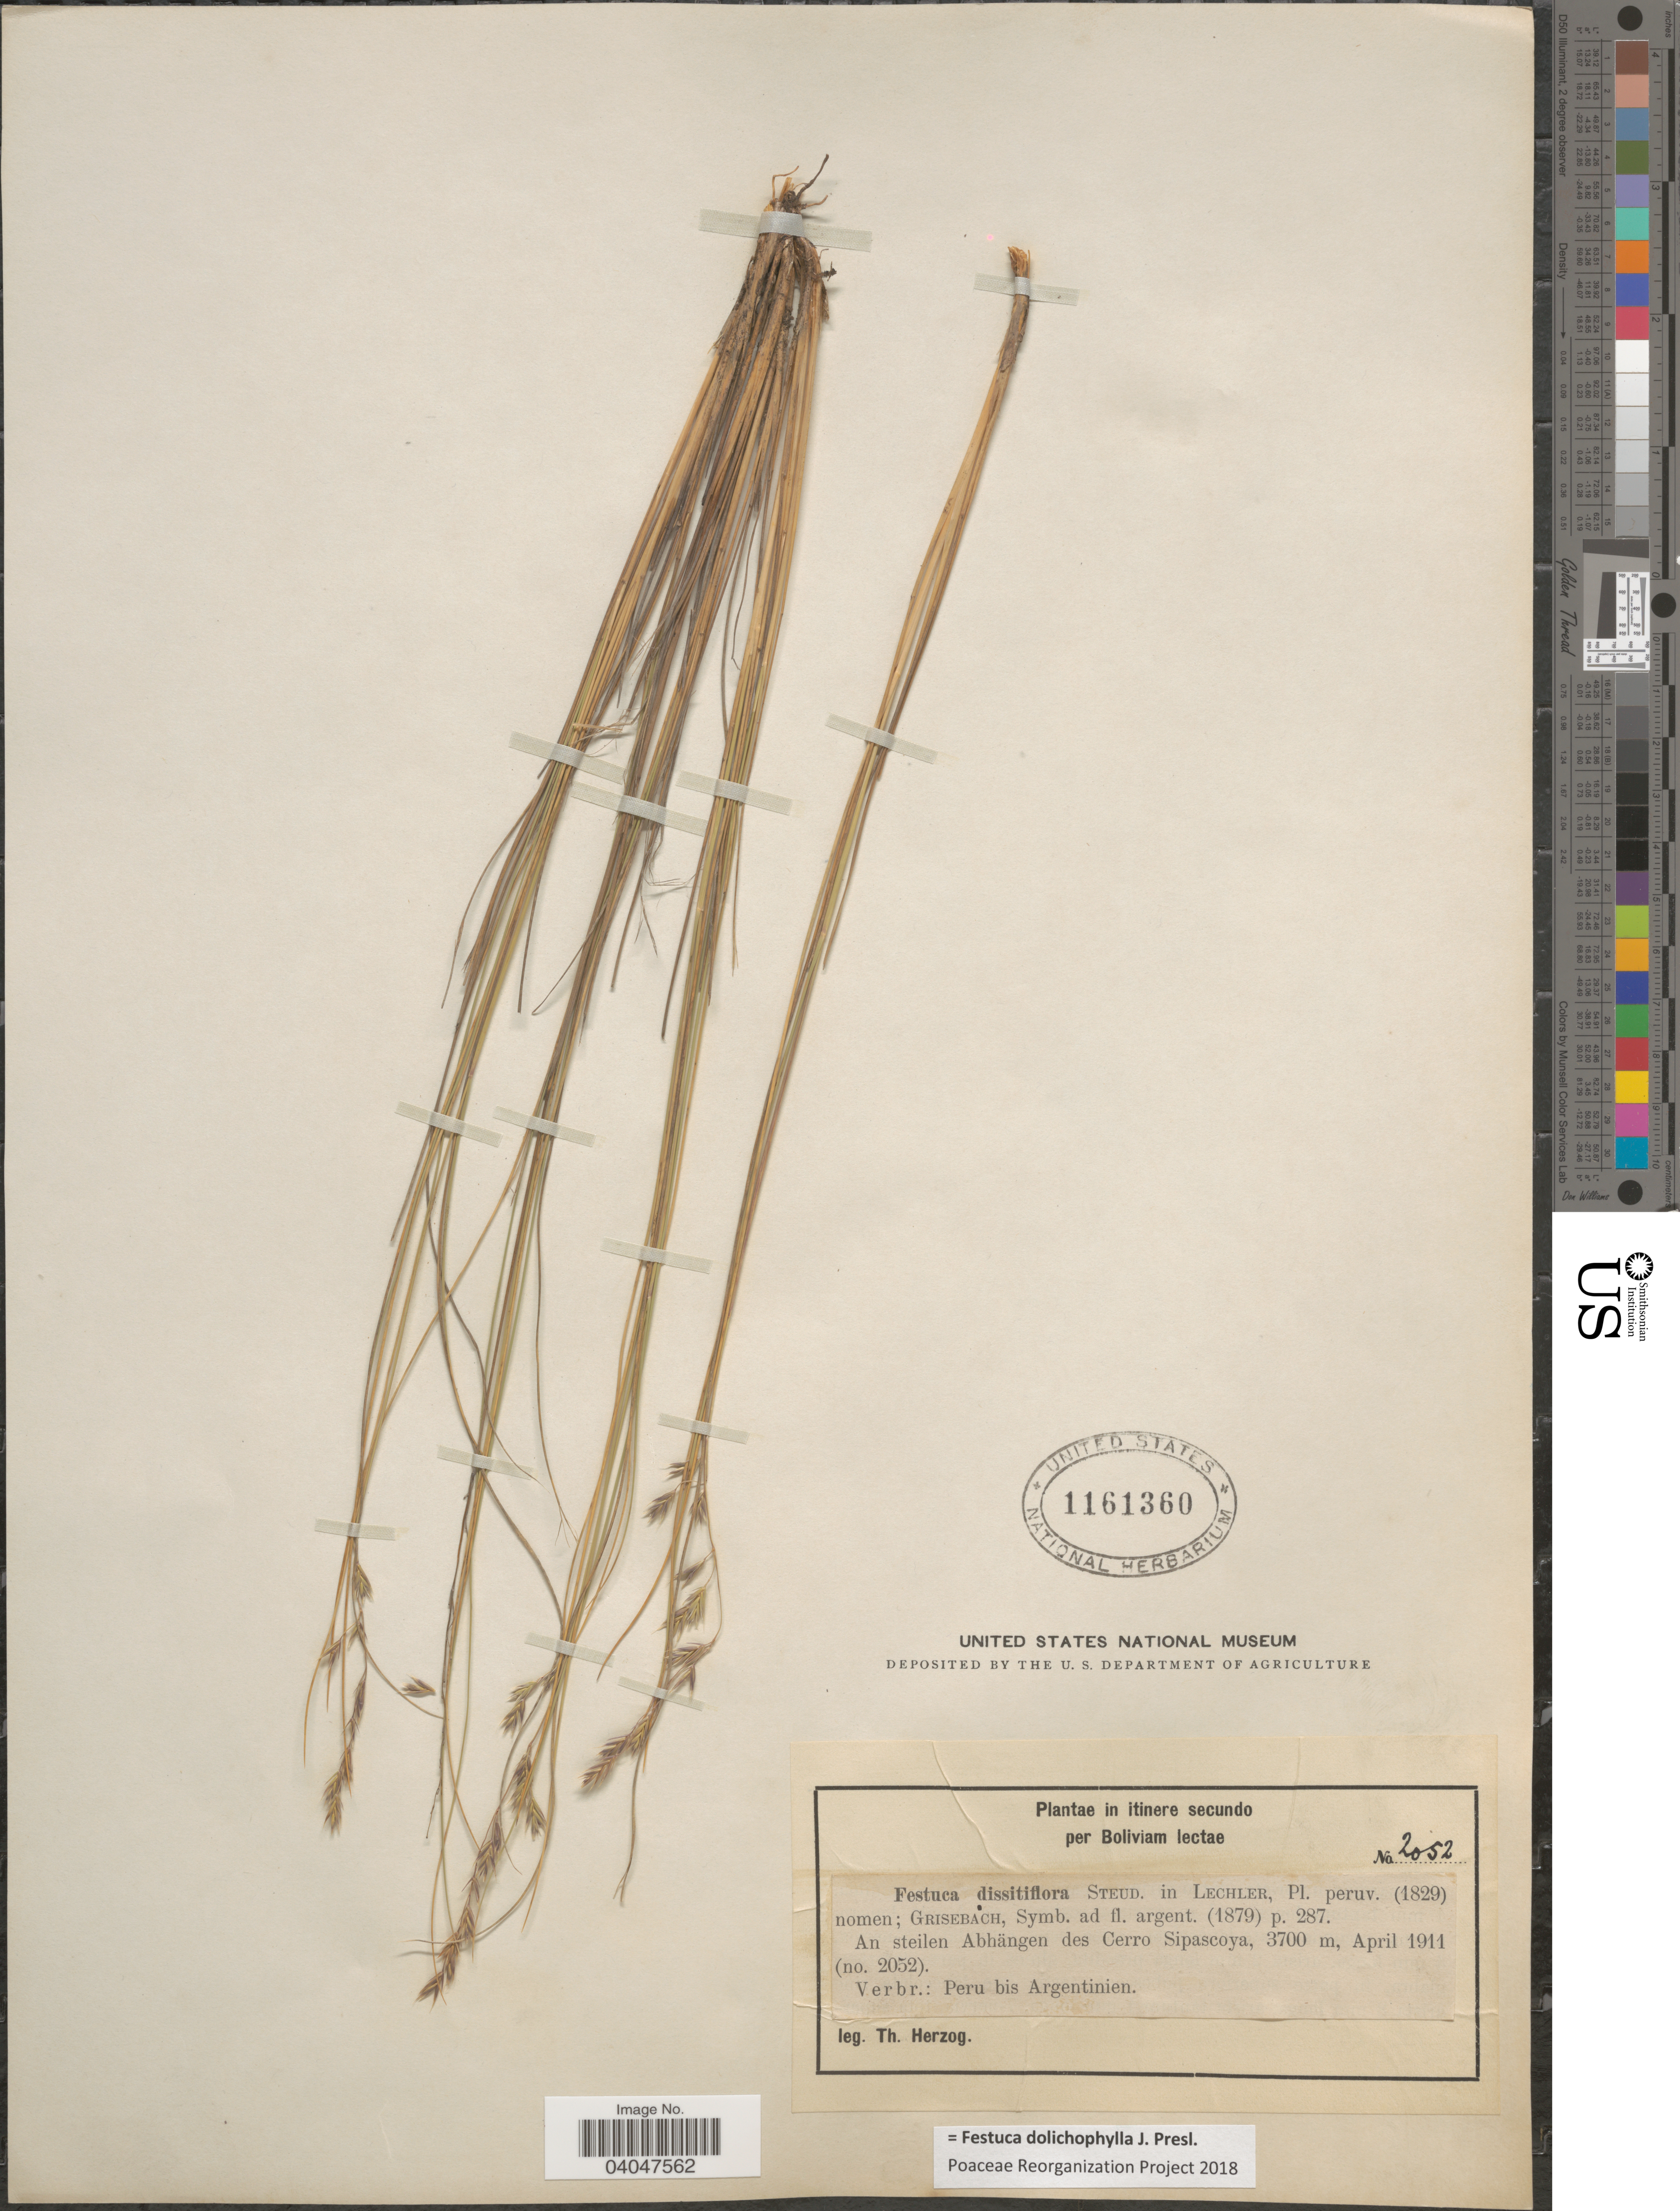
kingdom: Plantae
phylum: Tracheophyta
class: Liliopsida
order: Poales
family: Poaceae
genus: Festuca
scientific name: Festuca dolichophylla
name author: J. Presl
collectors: T. Herzog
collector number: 2052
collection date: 1911-04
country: Bolivia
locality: In itinere secundo per Boliviam lectae. An steilen Abhängen des Cerro Sipascoya.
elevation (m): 3700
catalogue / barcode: US 1161360